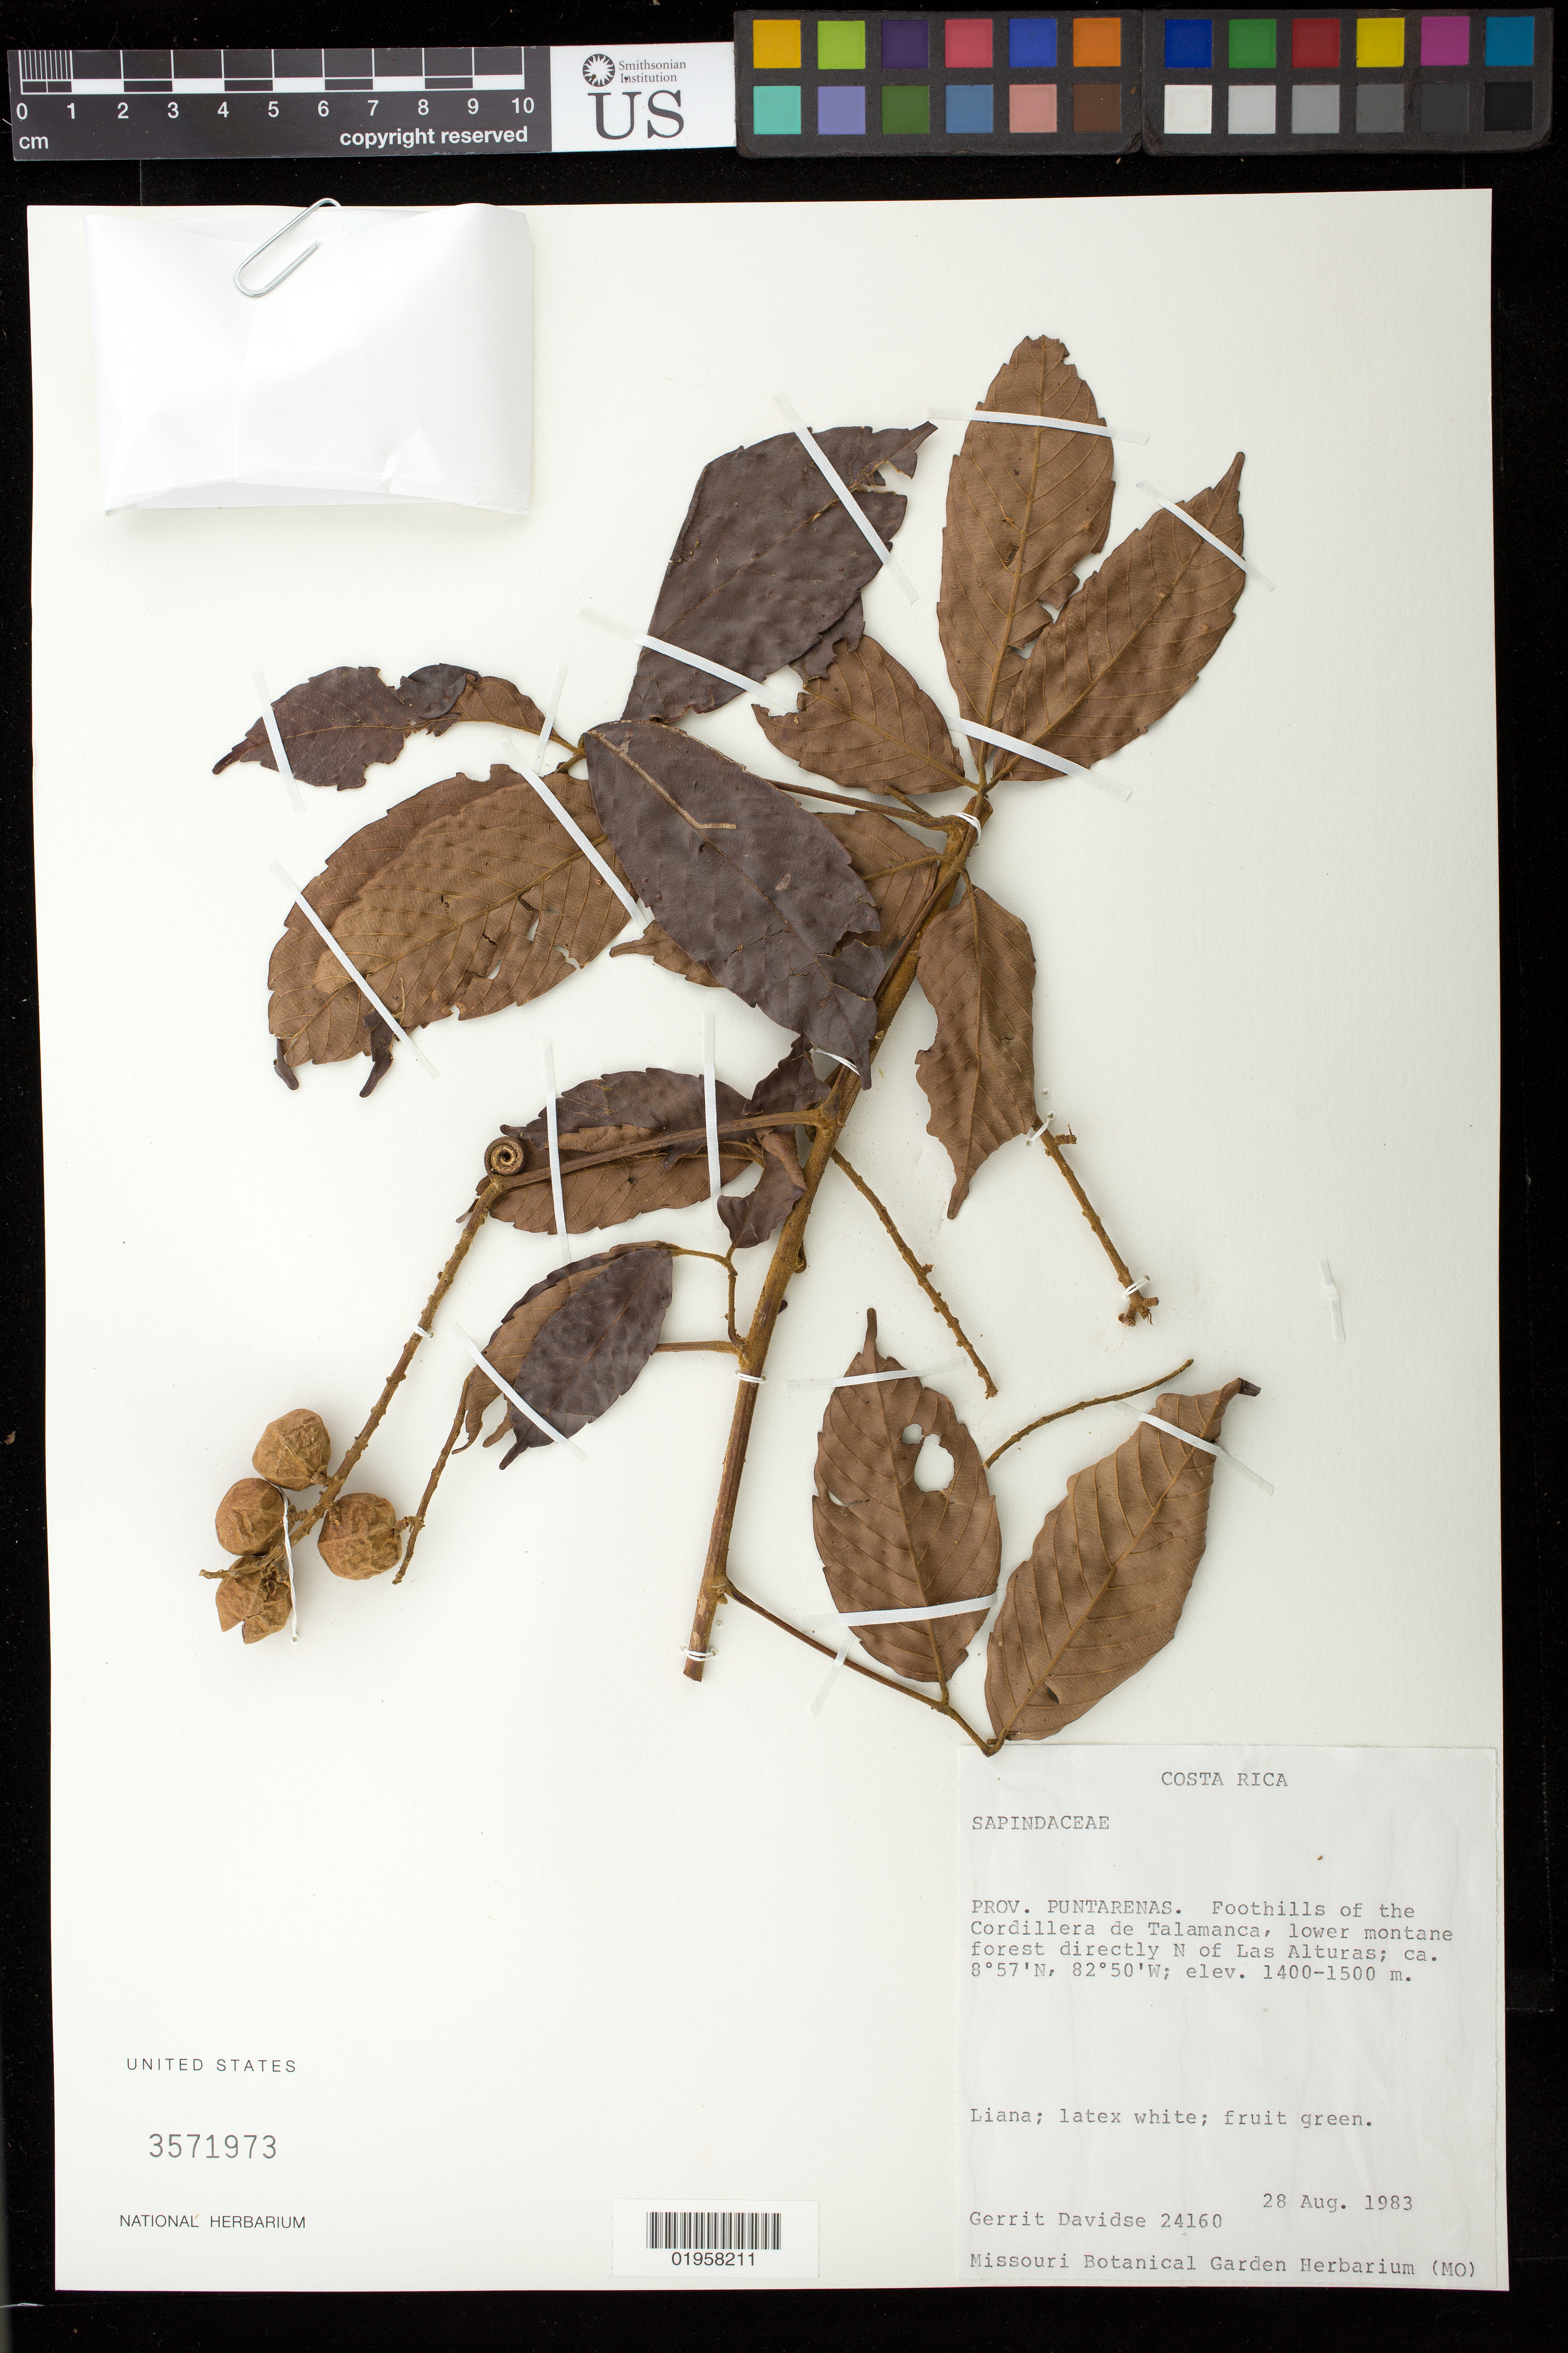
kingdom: Plantae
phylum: Tracheophyta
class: Magnoliopsida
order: Sapindales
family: Sapindaceae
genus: Paullinia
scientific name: Paullinia capreolata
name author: (Aubl.) Radlk.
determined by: Acevedo-Rodríguez, P.; Somner, G. V.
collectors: G. Davidse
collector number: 24160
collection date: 1983-08-28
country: Costa Rica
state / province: Puntarenas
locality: Cordillera de Talamanca foothills, directly N of Las Alturas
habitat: Lower montane forest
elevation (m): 1400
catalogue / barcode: US 3571973